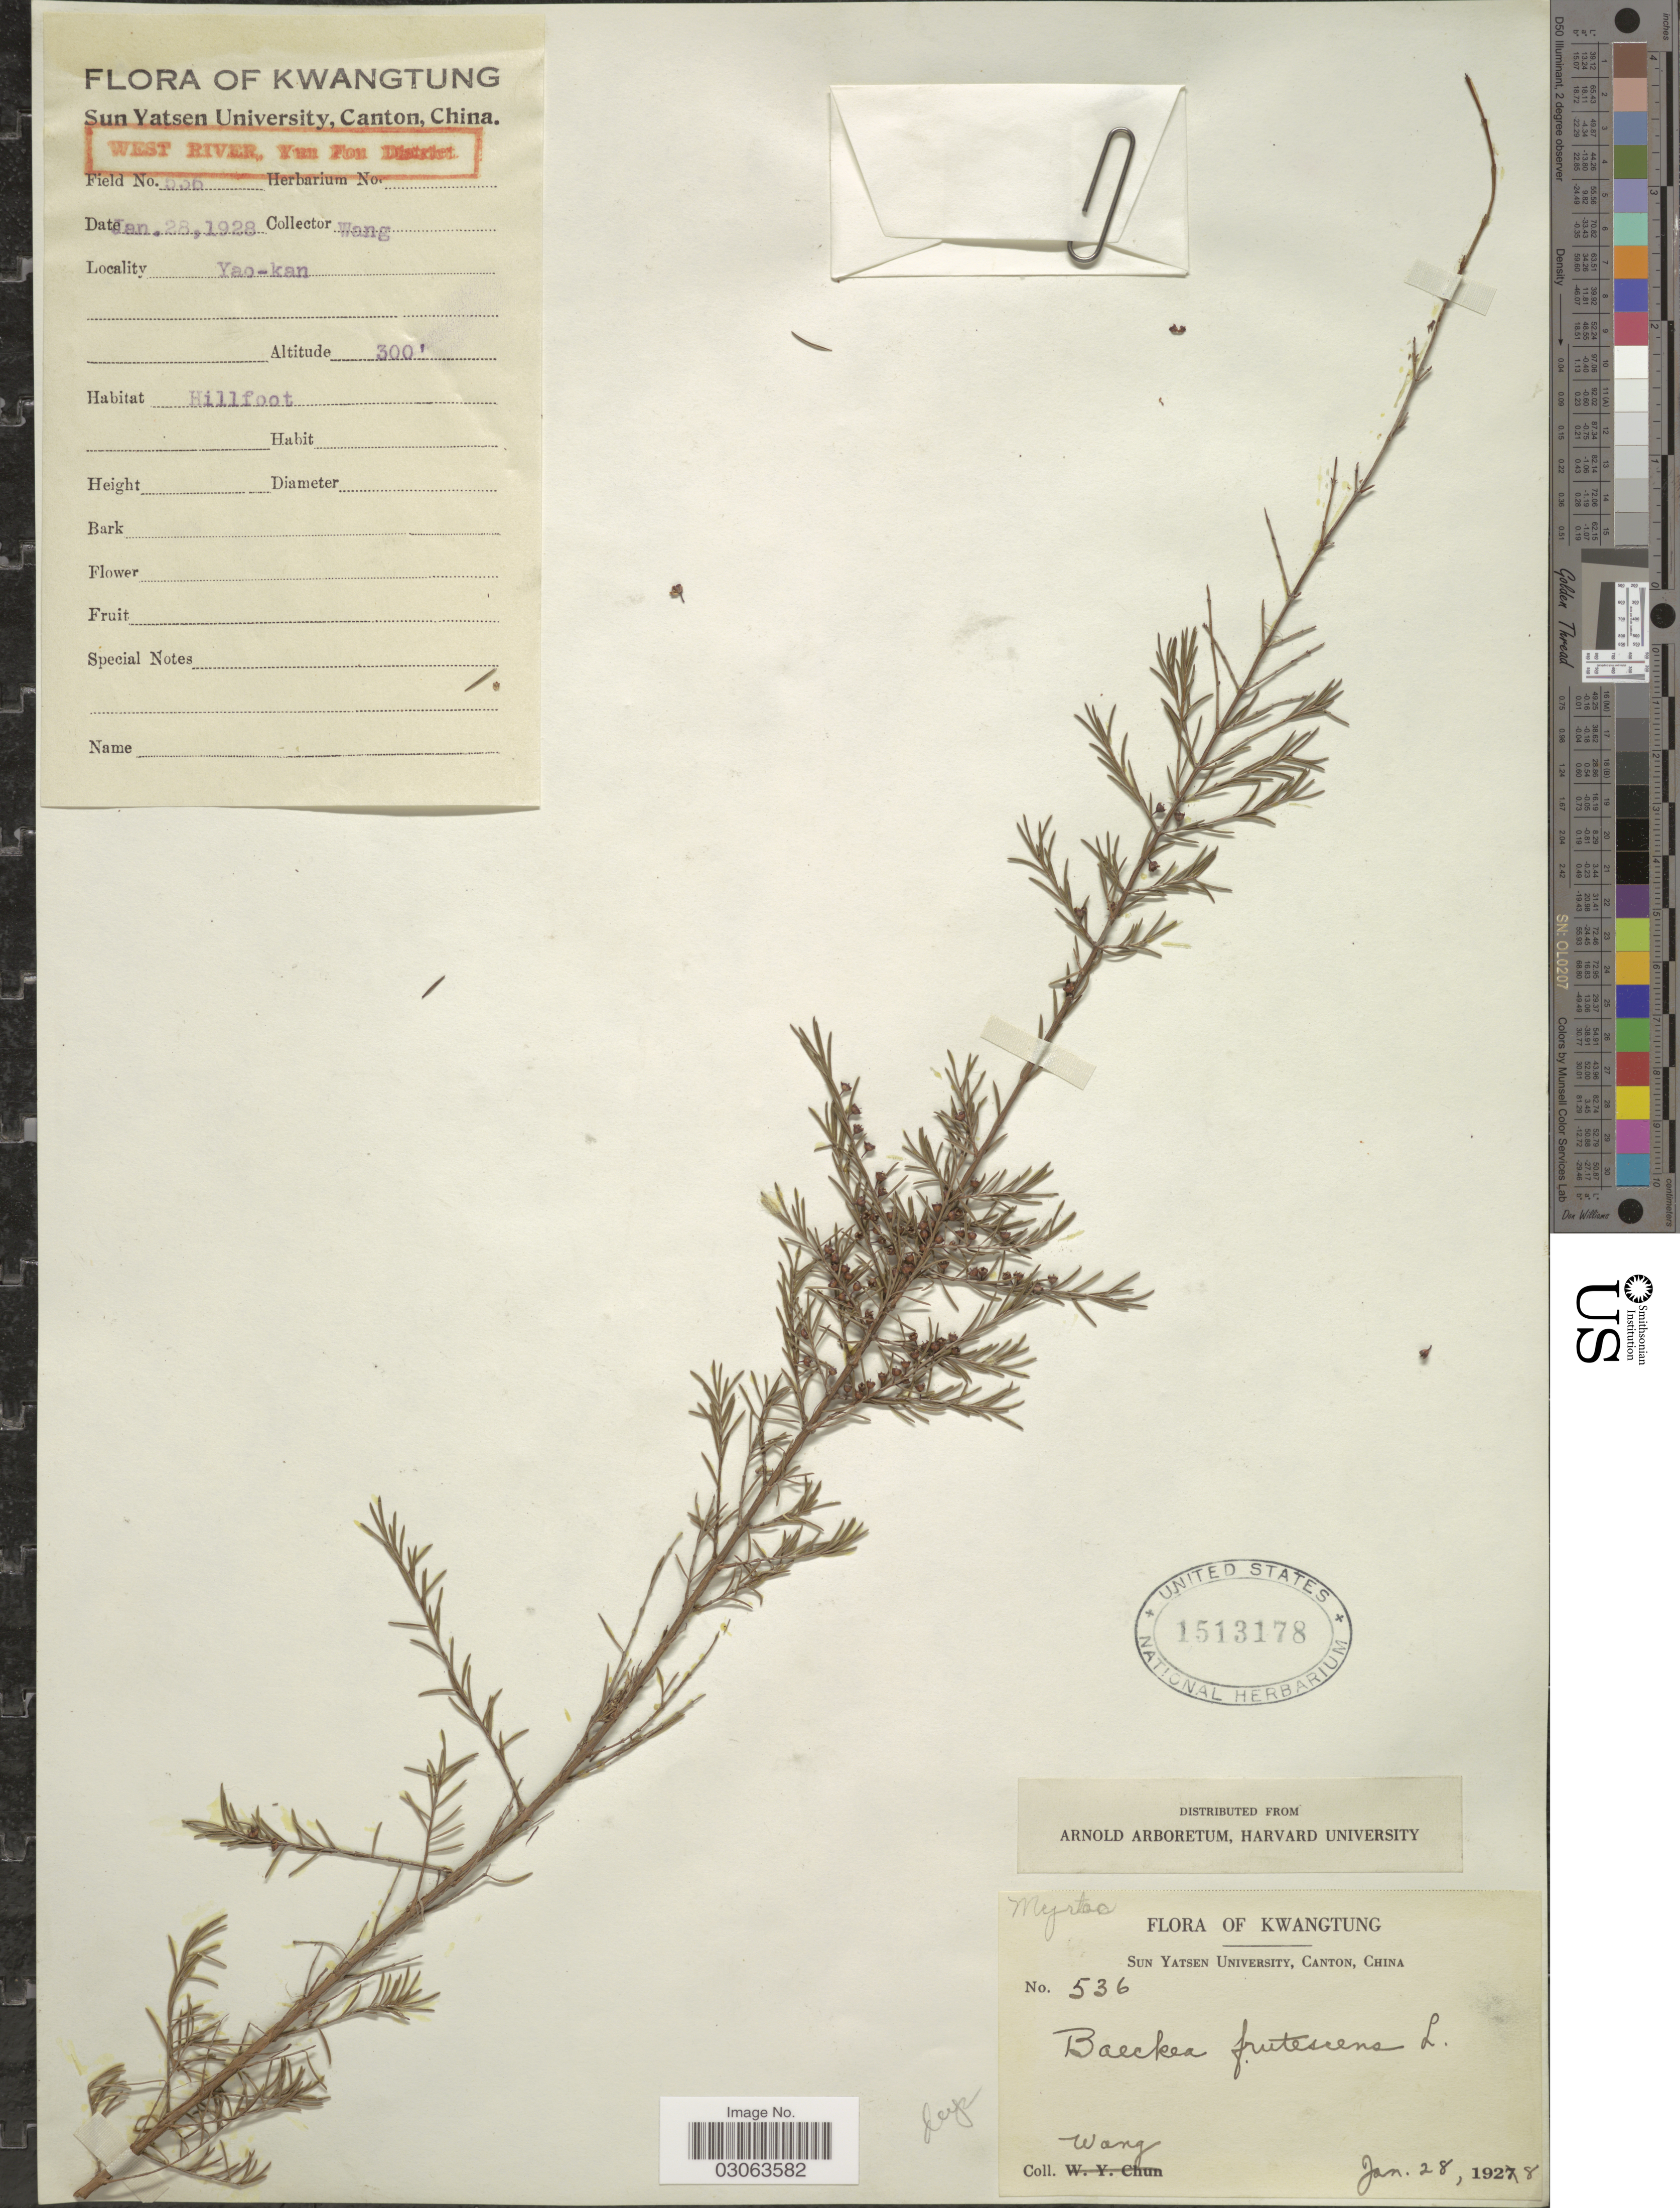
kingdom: Plantae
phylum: Tracheophyta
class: Magnoliopsida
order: Myrtales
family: Myrtaceae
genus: Baeckea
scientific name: Baeckea frutescens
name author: L.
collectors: -- Wang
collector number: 536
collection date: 1928-01-28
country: China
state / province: Guangdong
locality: Kwangtung. Yao-kan.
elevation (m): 91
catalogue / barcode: US 1513178